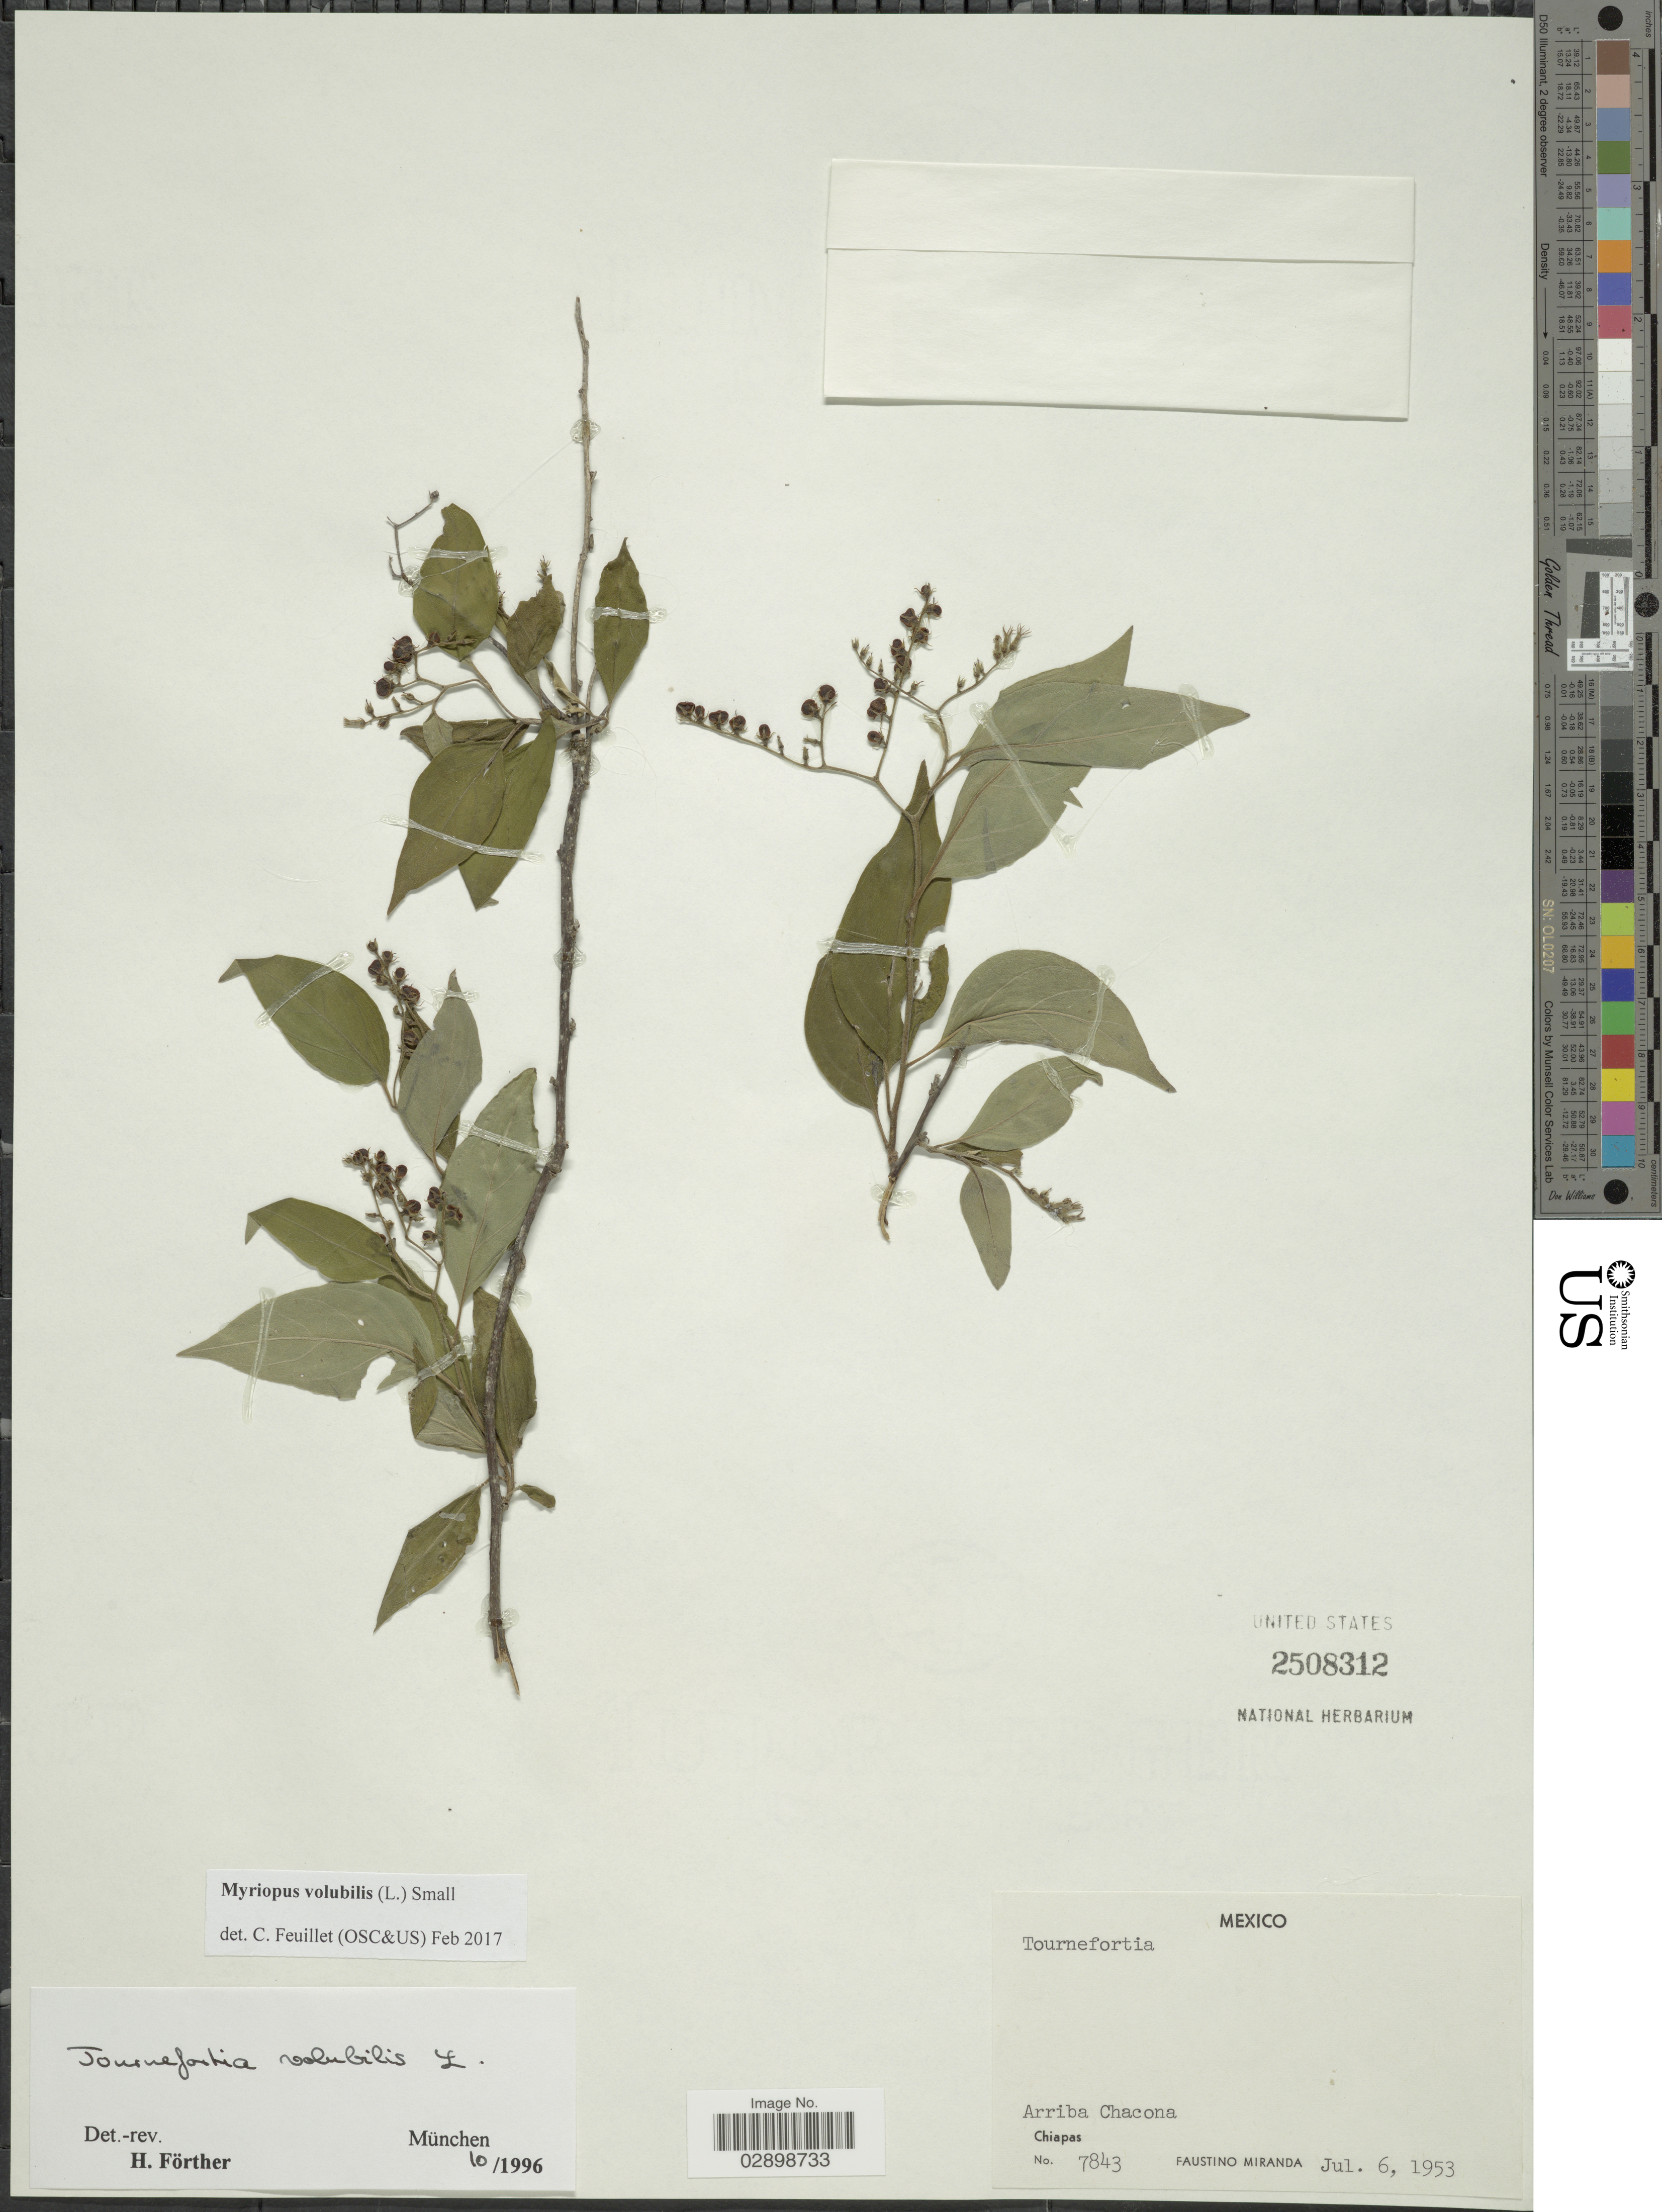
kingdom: Plantae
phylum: Tracheophyta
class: Magnoliopsida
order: Boraginales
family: Heliotropiaceae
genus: Myriopus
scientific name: Myriopus volubilis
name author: (L.) Small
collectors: F. Miranda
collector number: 7843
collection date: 1953-07-06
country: Mexico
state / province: Chiapas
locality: Arriba Chacona.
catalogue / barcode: US 2508312